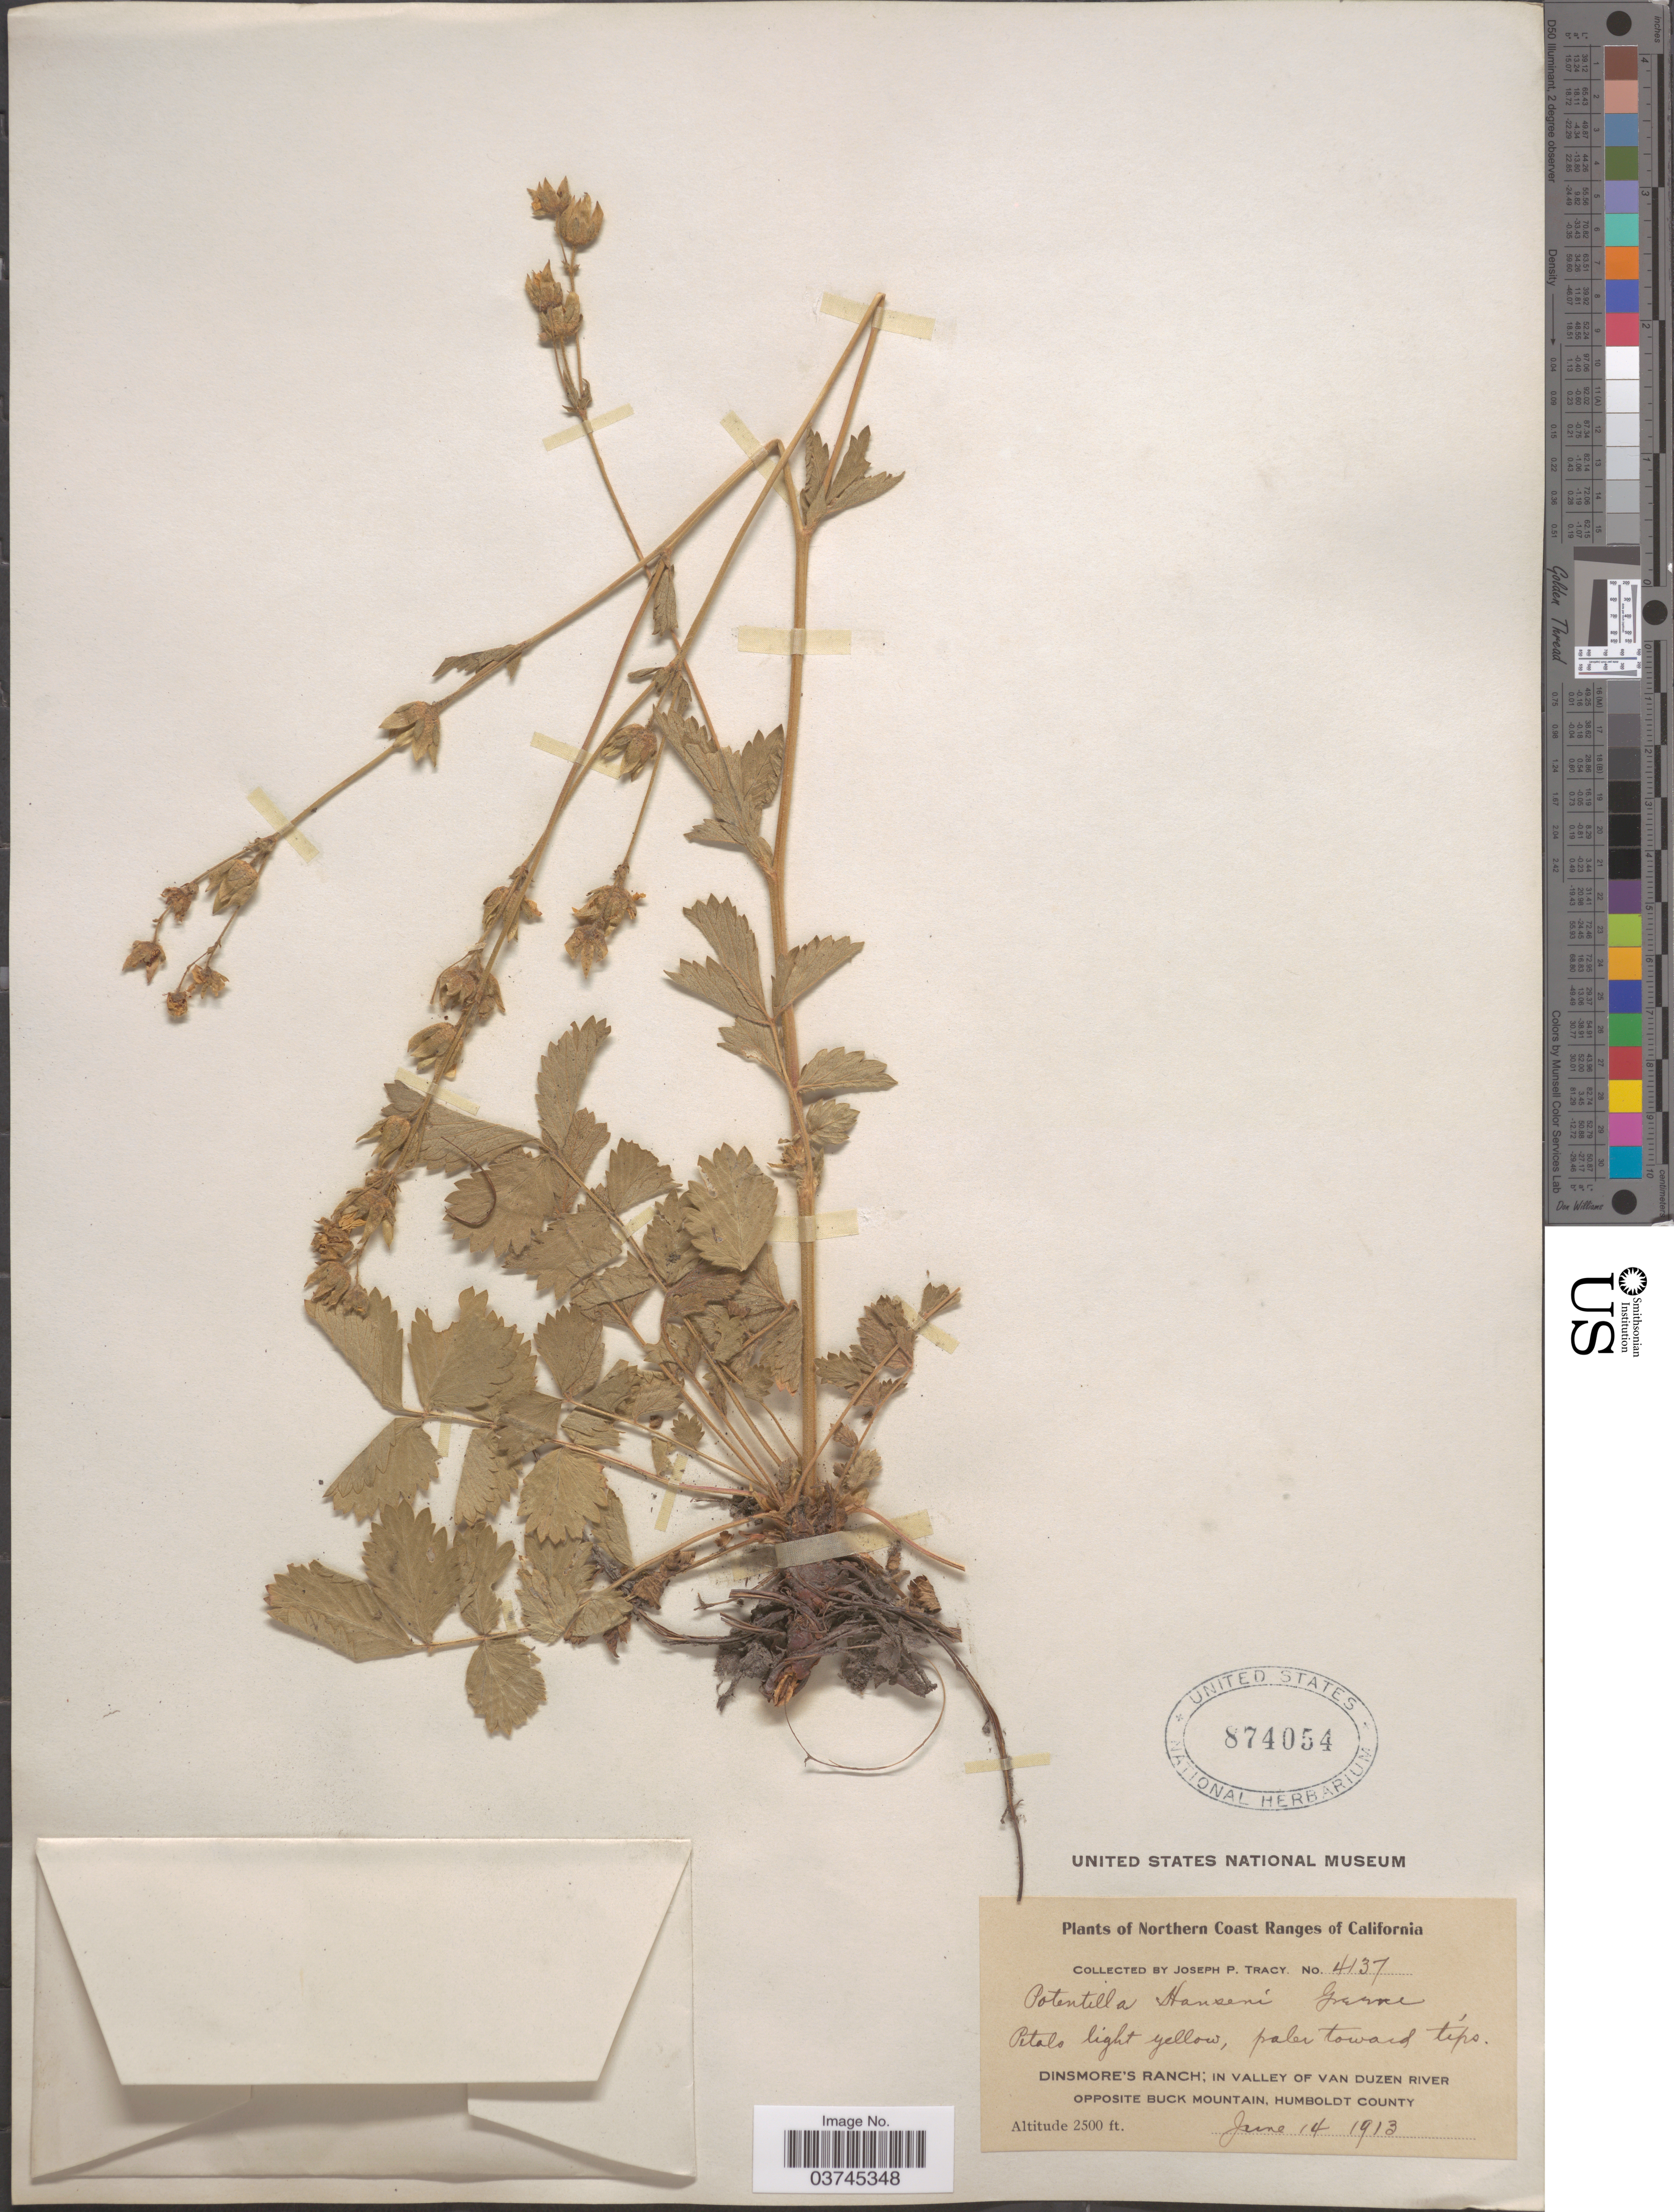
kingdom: Plantae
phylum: Tracheophyta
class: Magnoliopsida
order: Rosales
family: Rosaceae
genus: Drymocallis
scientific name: Drymocallis hansenii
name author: (Greene) Rydb.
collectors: J. Tracy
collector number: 4137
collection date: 1913-06-14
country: United States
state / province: California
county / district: Humboldt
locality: Northern Ranges of California. Dinsmore's Ranch; in valley of Van Duzen River opposite Buck Mountain, Humboldt County.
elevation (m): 762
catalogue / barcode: US 874054